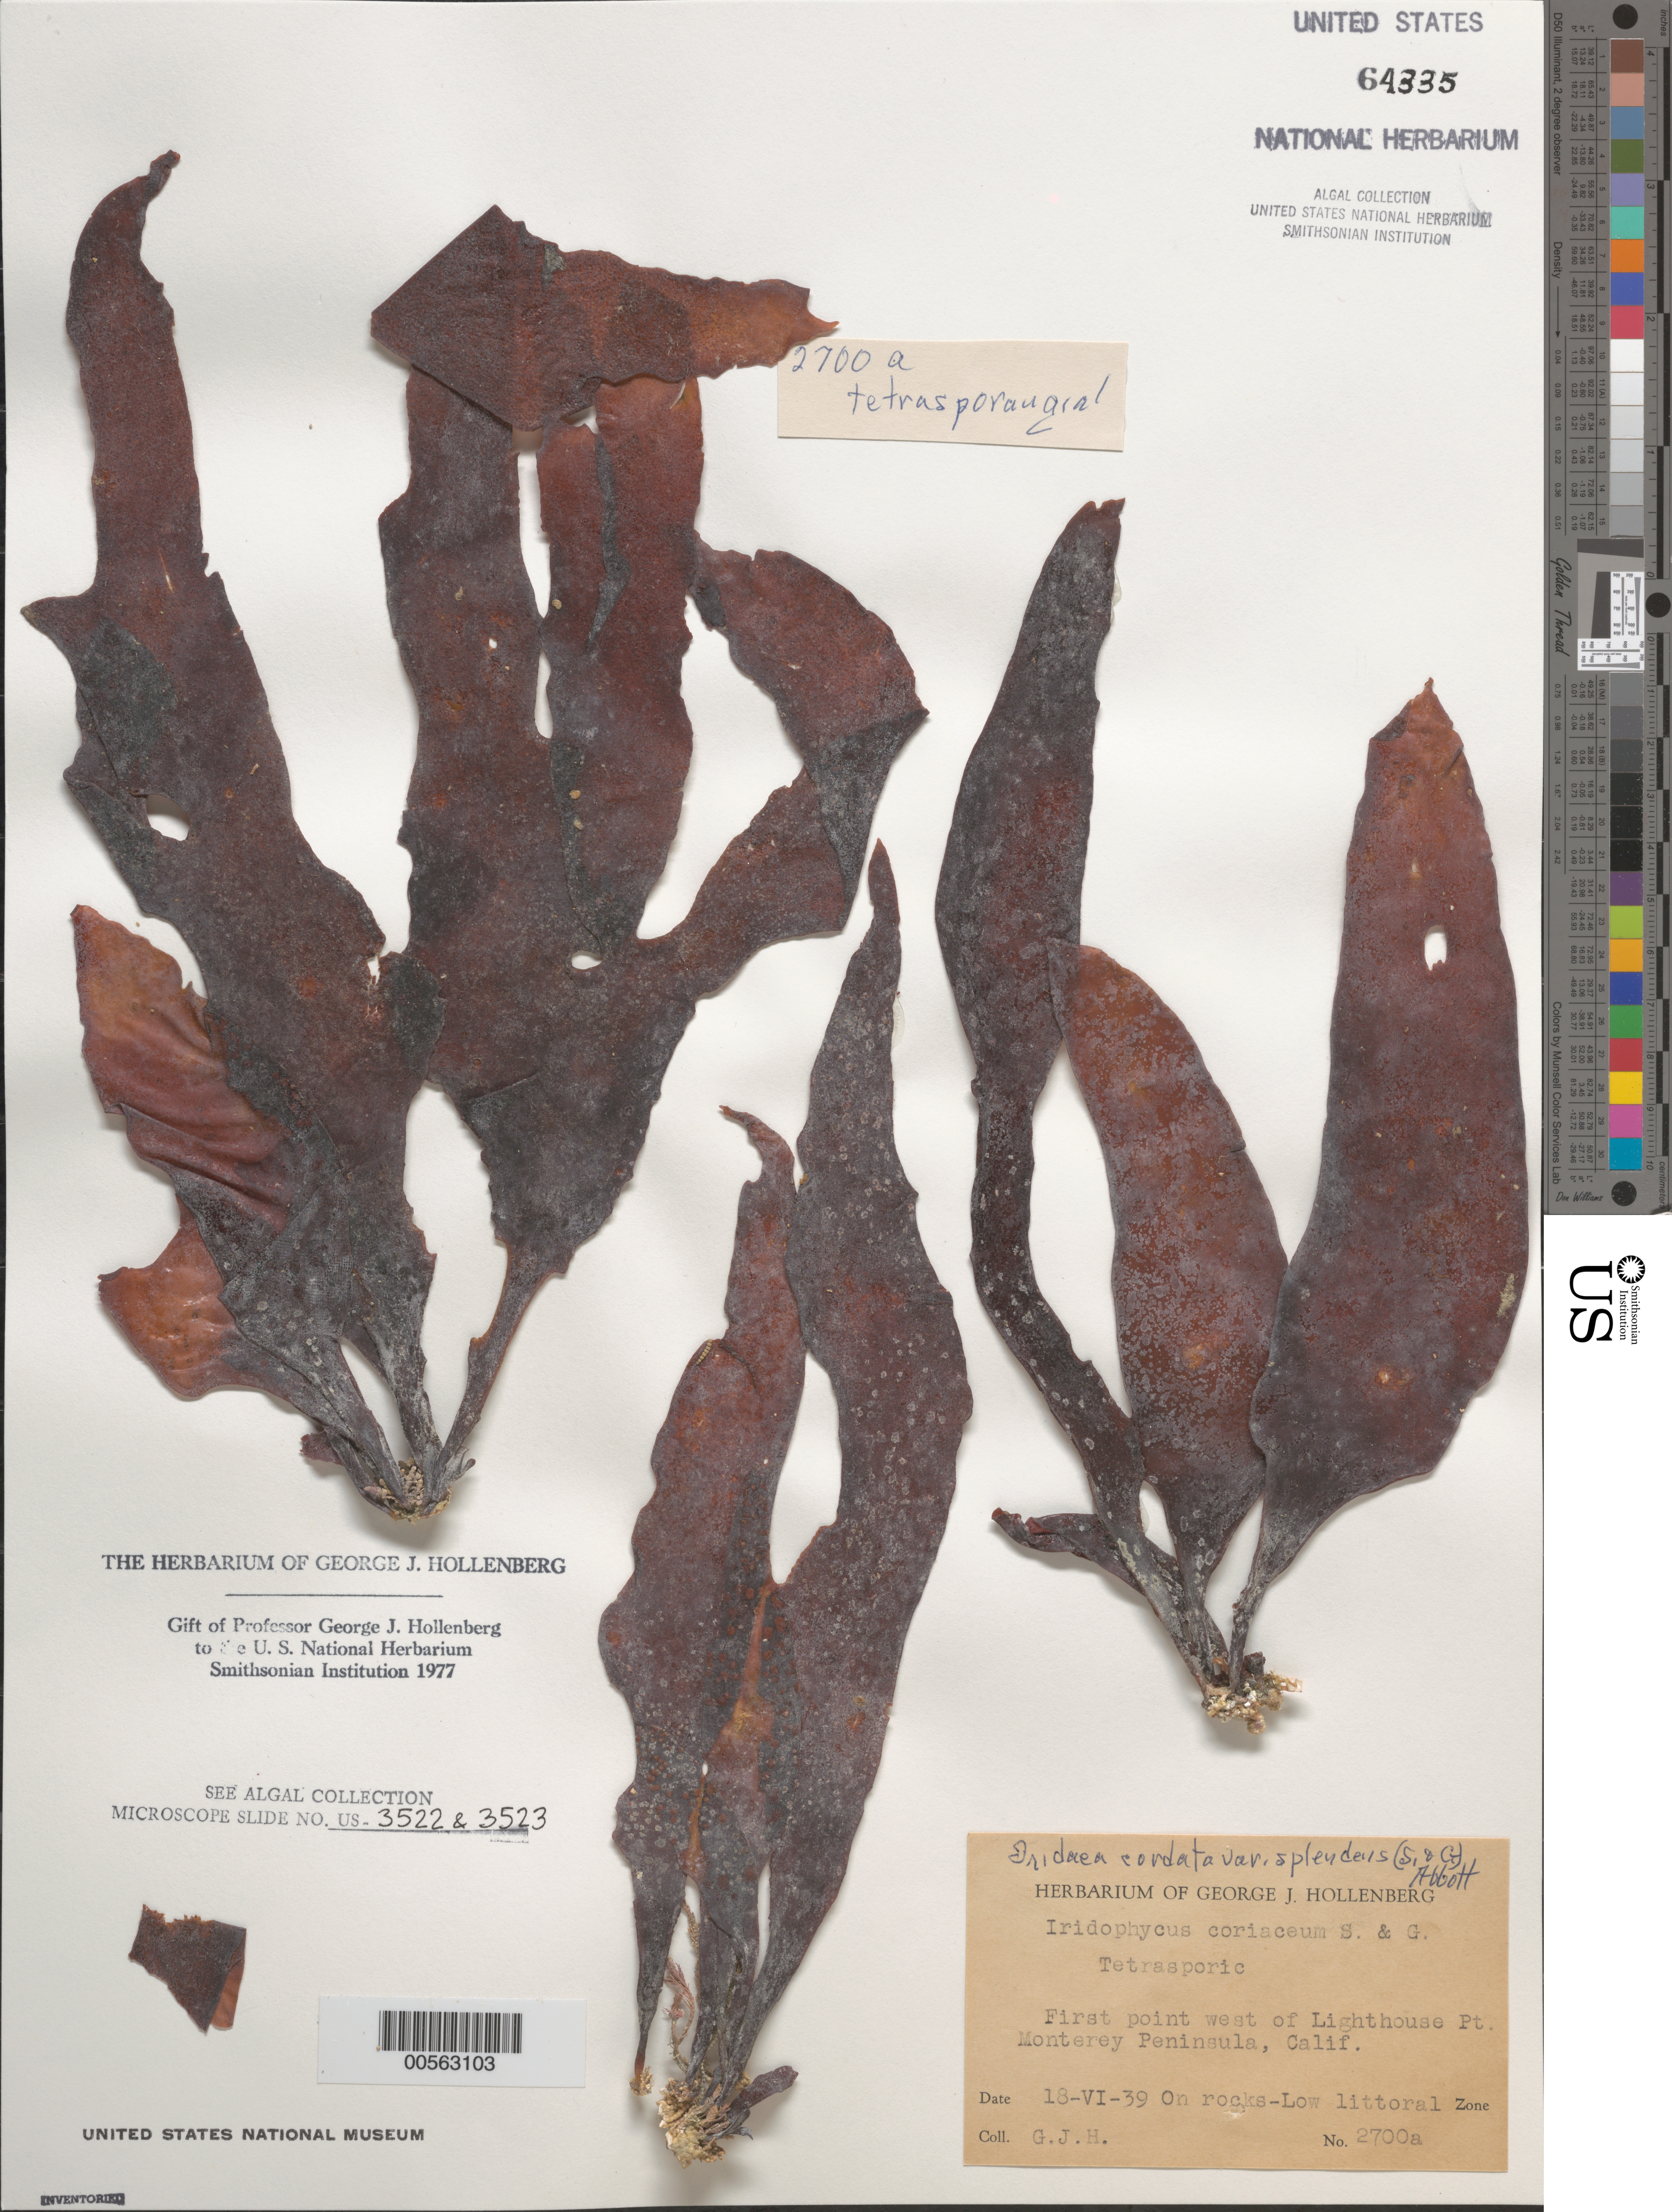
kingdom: Plantae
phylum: Rhodophyta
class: Florideophyceae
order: Gigartinales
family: Gigartinaceae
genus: Iridaea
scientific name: Iridaea cordata var. splendens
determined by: Hollenberg, George J.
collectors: G. Hollenberg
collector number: GJH 2700a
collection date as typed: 18 Jun 1939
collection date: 1939-06-18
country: United States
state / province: California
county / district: Monterey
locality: Monterey Peninsula, first point west of Lighthouse Point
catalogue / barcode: US 64335